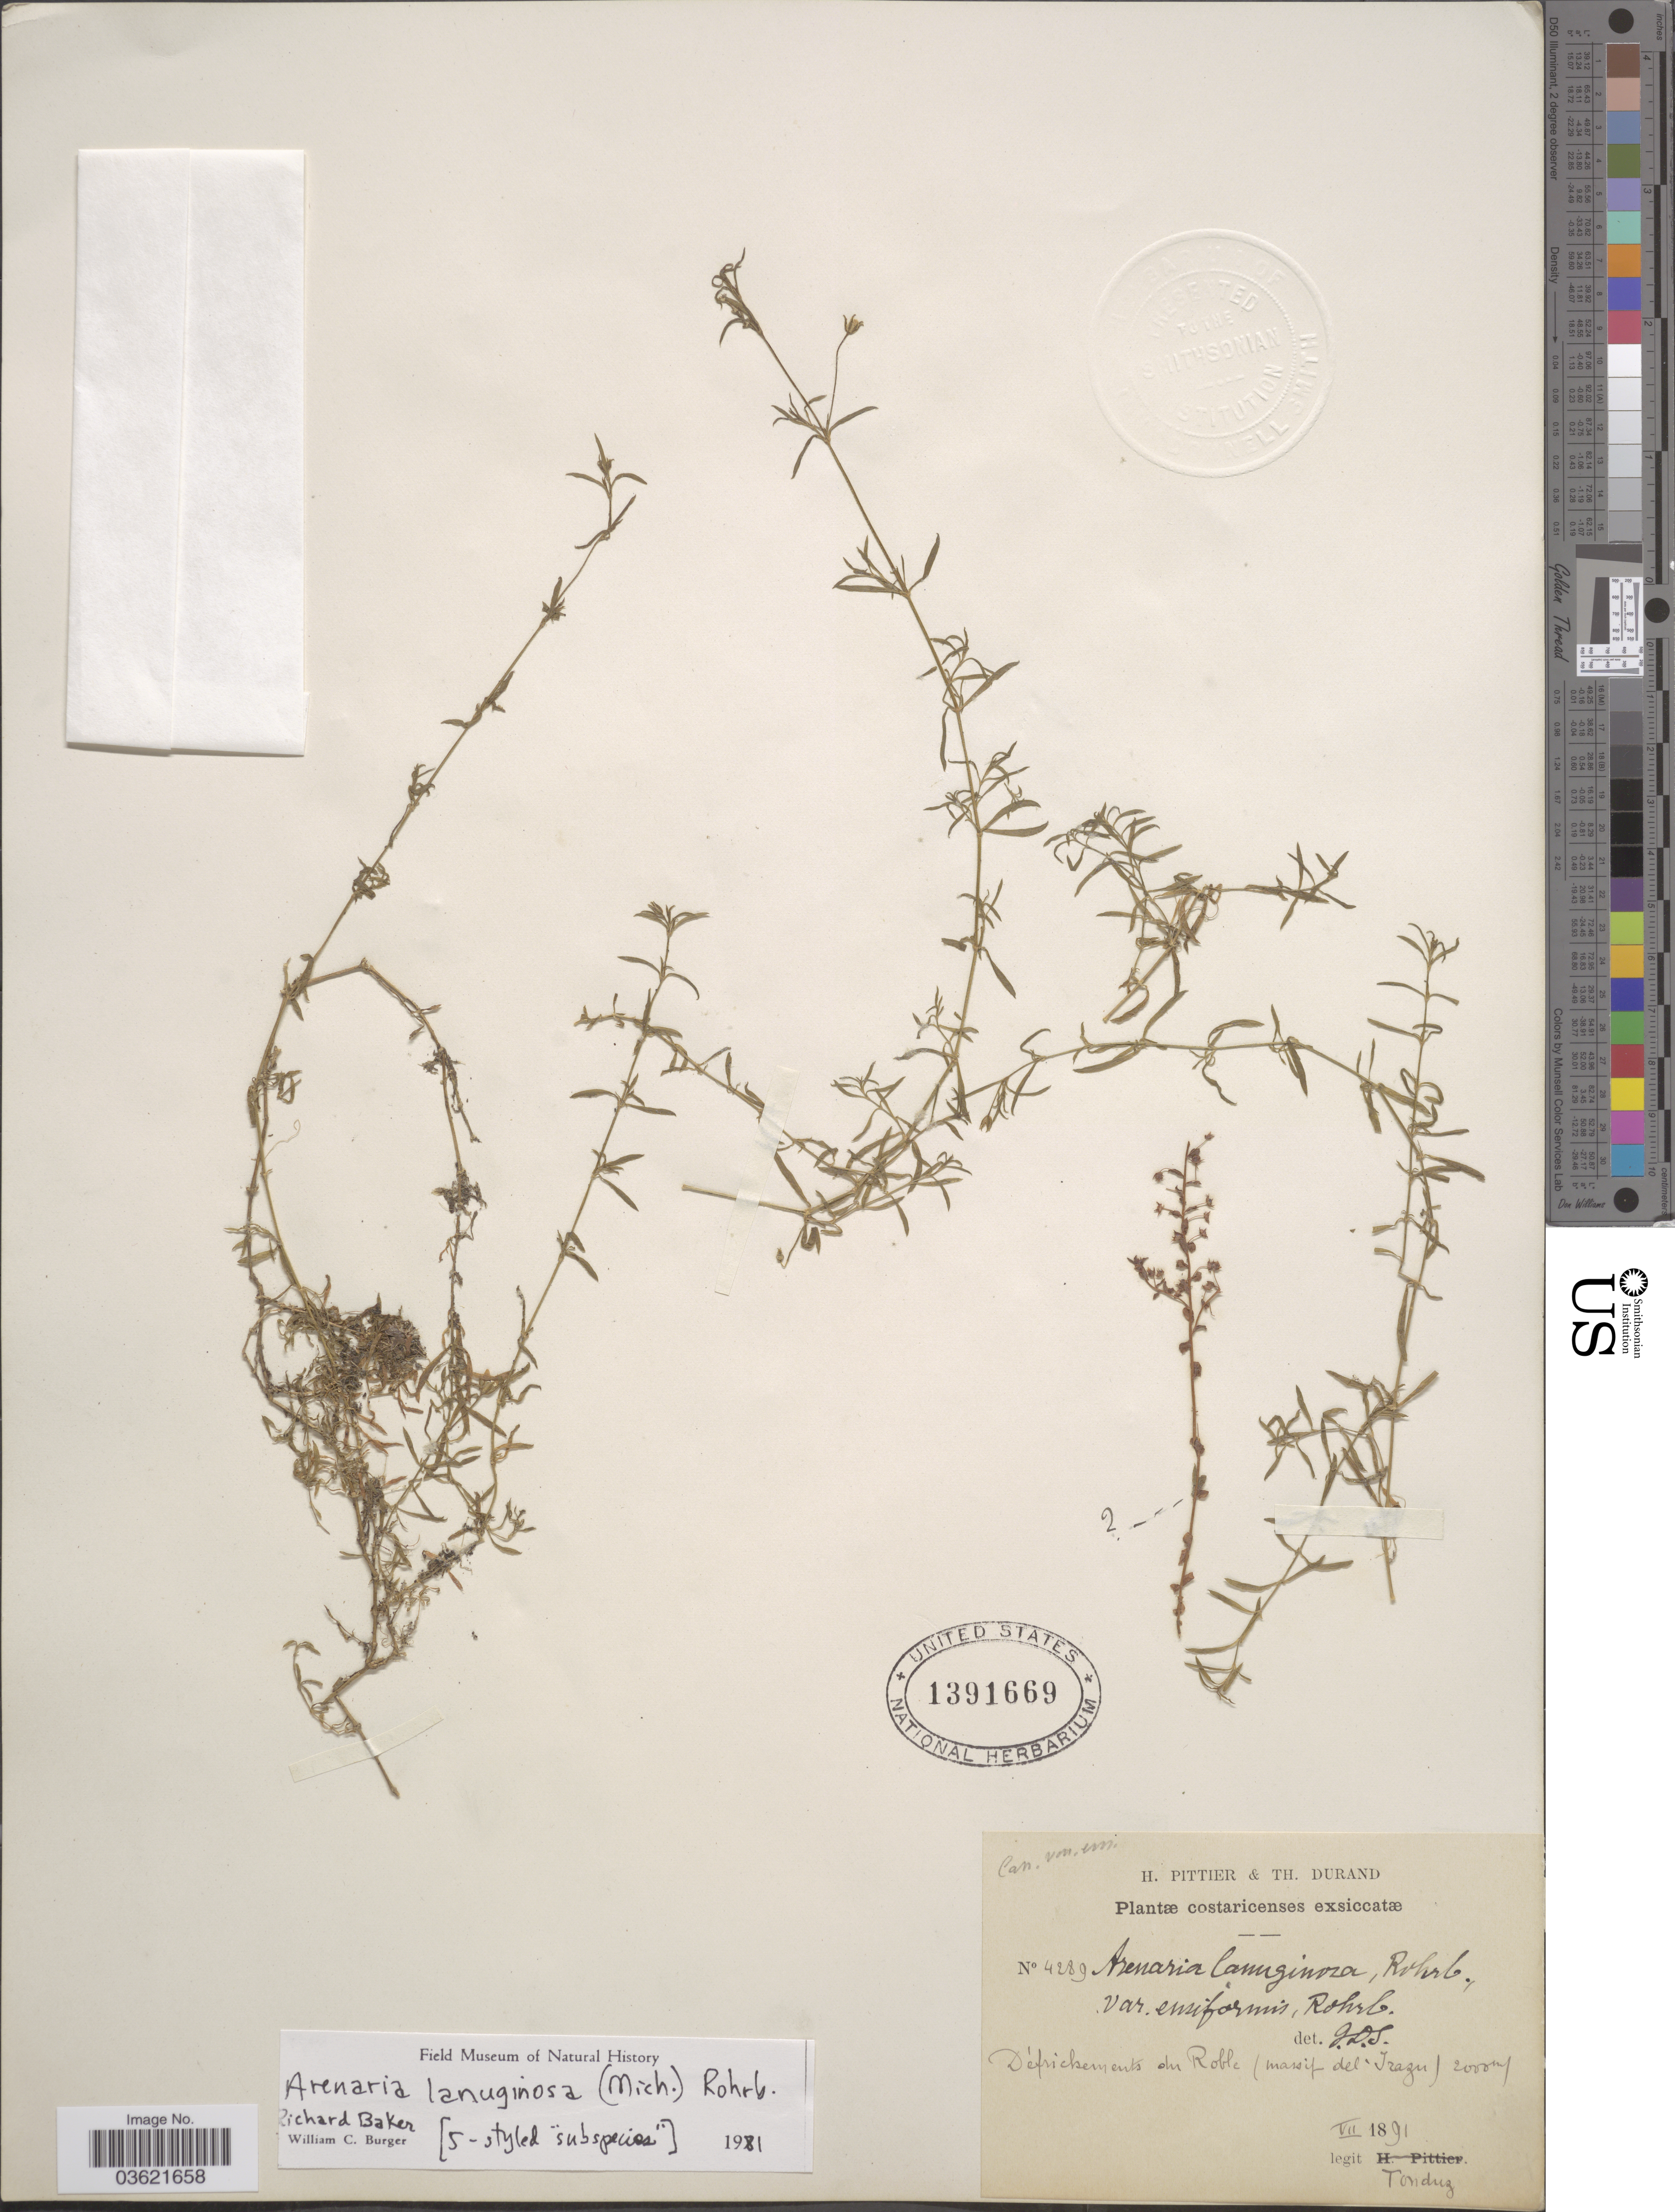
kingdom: Plantae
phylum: Tracheophyta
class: Magnoliopsida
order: Caryophyllales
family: Caryophyllaceae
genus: Arenaria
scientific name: Arenaria lanuginosa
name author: (Michx.) Rohrb.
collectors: Tonduz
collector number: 4289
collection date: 1891-07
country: Costa Rica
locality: Défrichements du Roble (massif del Irazu).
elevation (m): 2000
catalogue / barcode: US 1391669